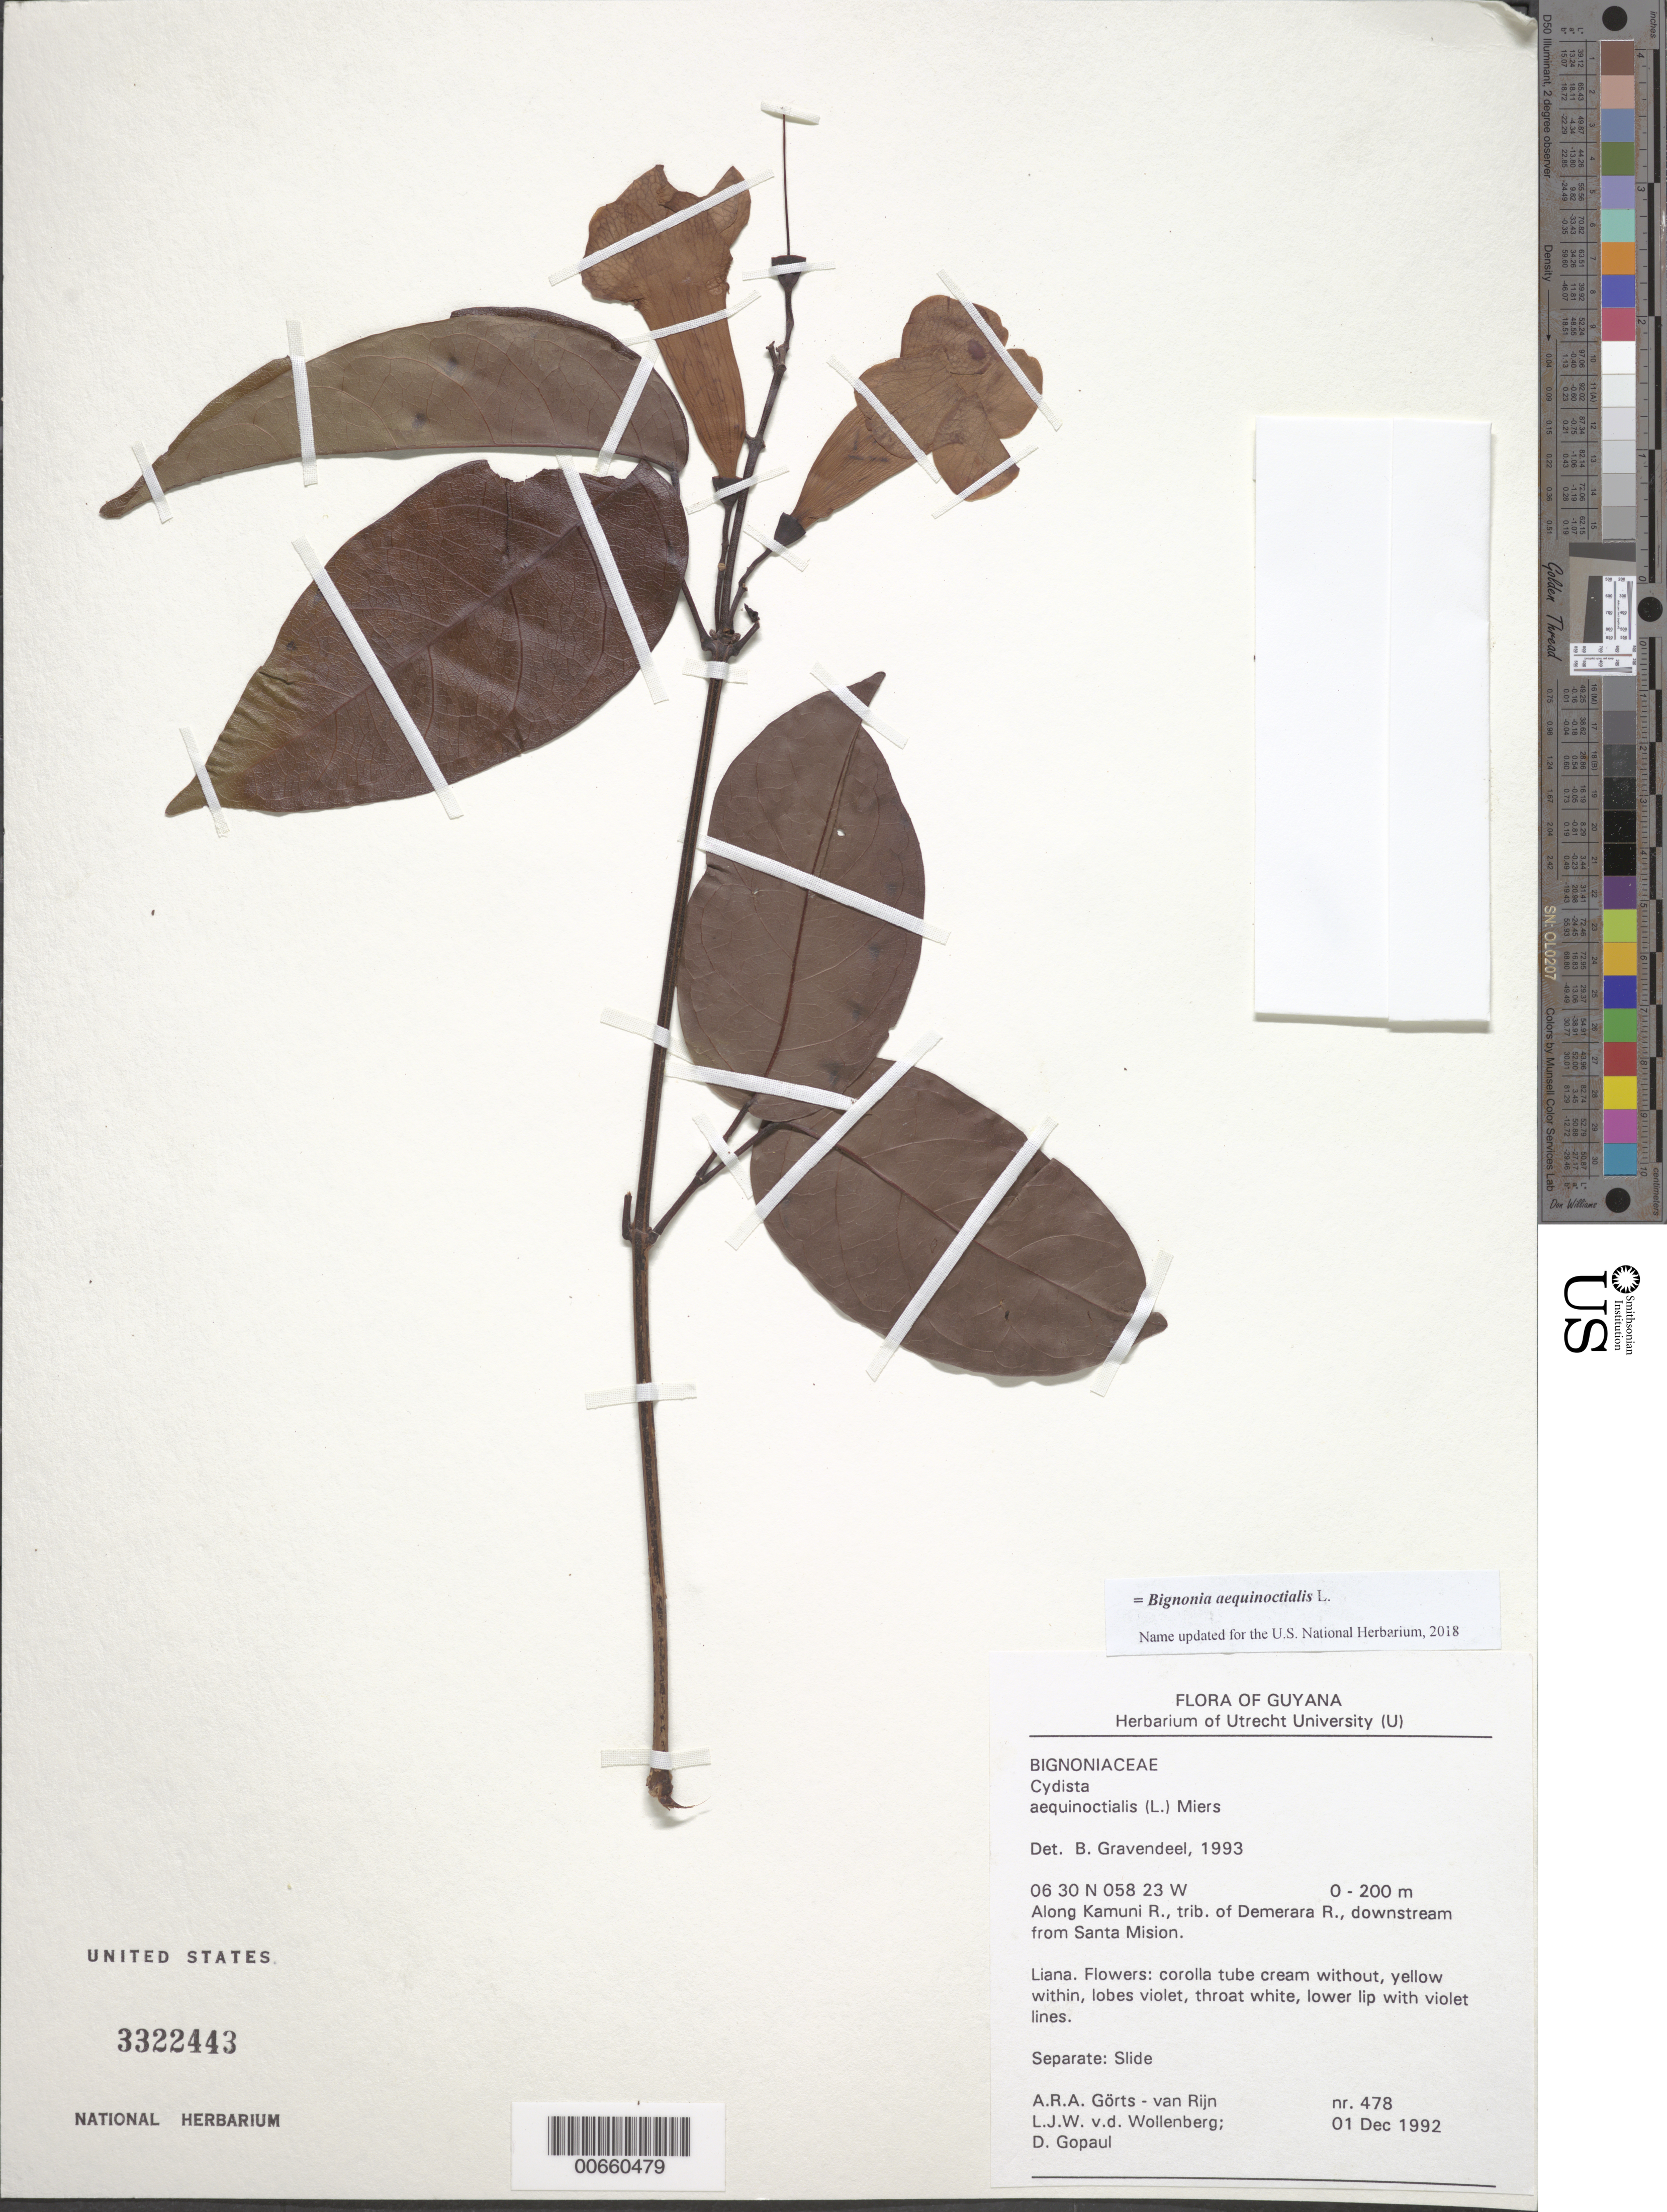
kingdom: Plantae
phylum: Tracheophyta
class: Magnoliopsida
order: Lamiales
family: Bignoniaceae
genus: Bignonia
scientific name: Bignonia aequinoctialis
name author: L.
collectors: A. .R. A. Görts-van Rijn, L. van der Wollenberg & D. Gopaul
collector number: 478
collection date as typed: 1-Dec-92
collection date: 1992-12-01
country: Guyana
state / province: Demerara-Mahaica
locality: Kamuni R., trib. of Demerara R., downstream from Santa Mission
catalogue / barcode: US 3322443